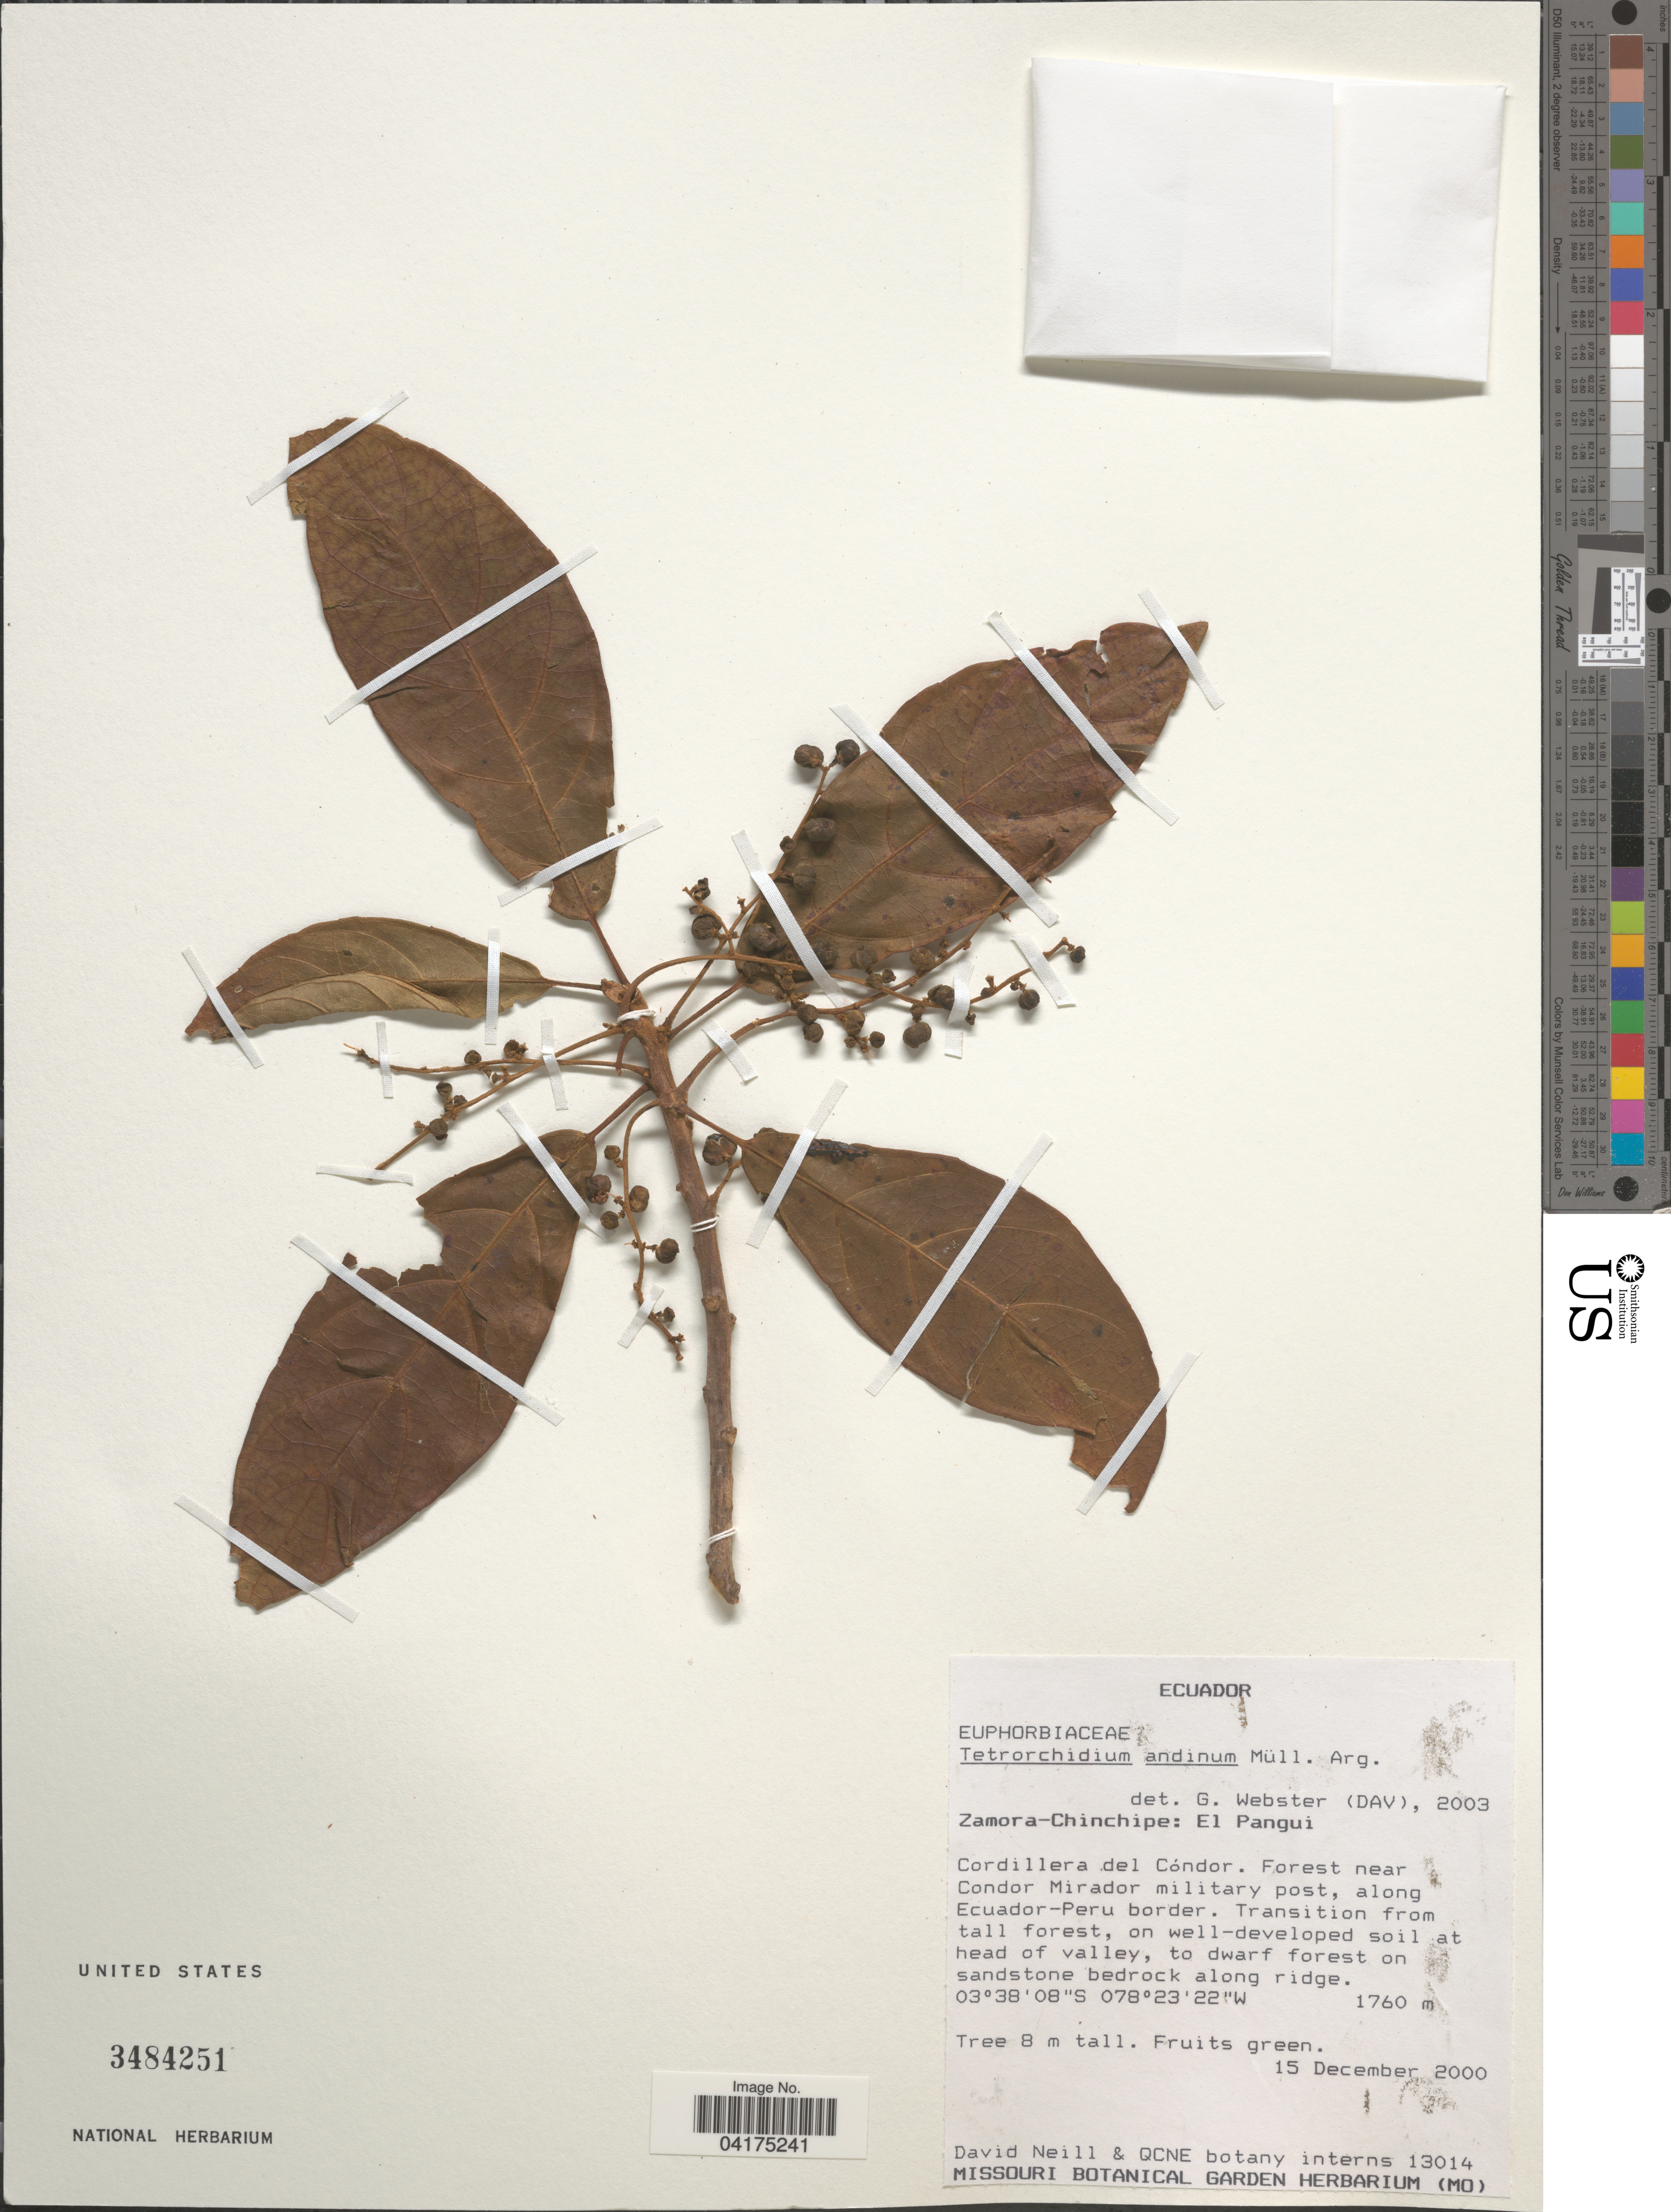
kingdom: Plantae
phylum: Tracheophyta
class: Magnoliopsida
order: Malpighiales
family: Euphorbiaceae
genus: Tetrorchidium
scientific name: Tetrorchidium andinum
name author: Müll. Arg.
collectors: D. Neill & QCNE botany interns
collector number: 13014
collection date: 2000-12-15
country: Ecuador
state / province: Zamora-Chinchipe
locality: El Pangui. Cordillera del Cóndor. Forest near Condor Mirador military post, along Ecuador-Peru border.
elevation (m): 1760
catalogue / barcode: US 3484251